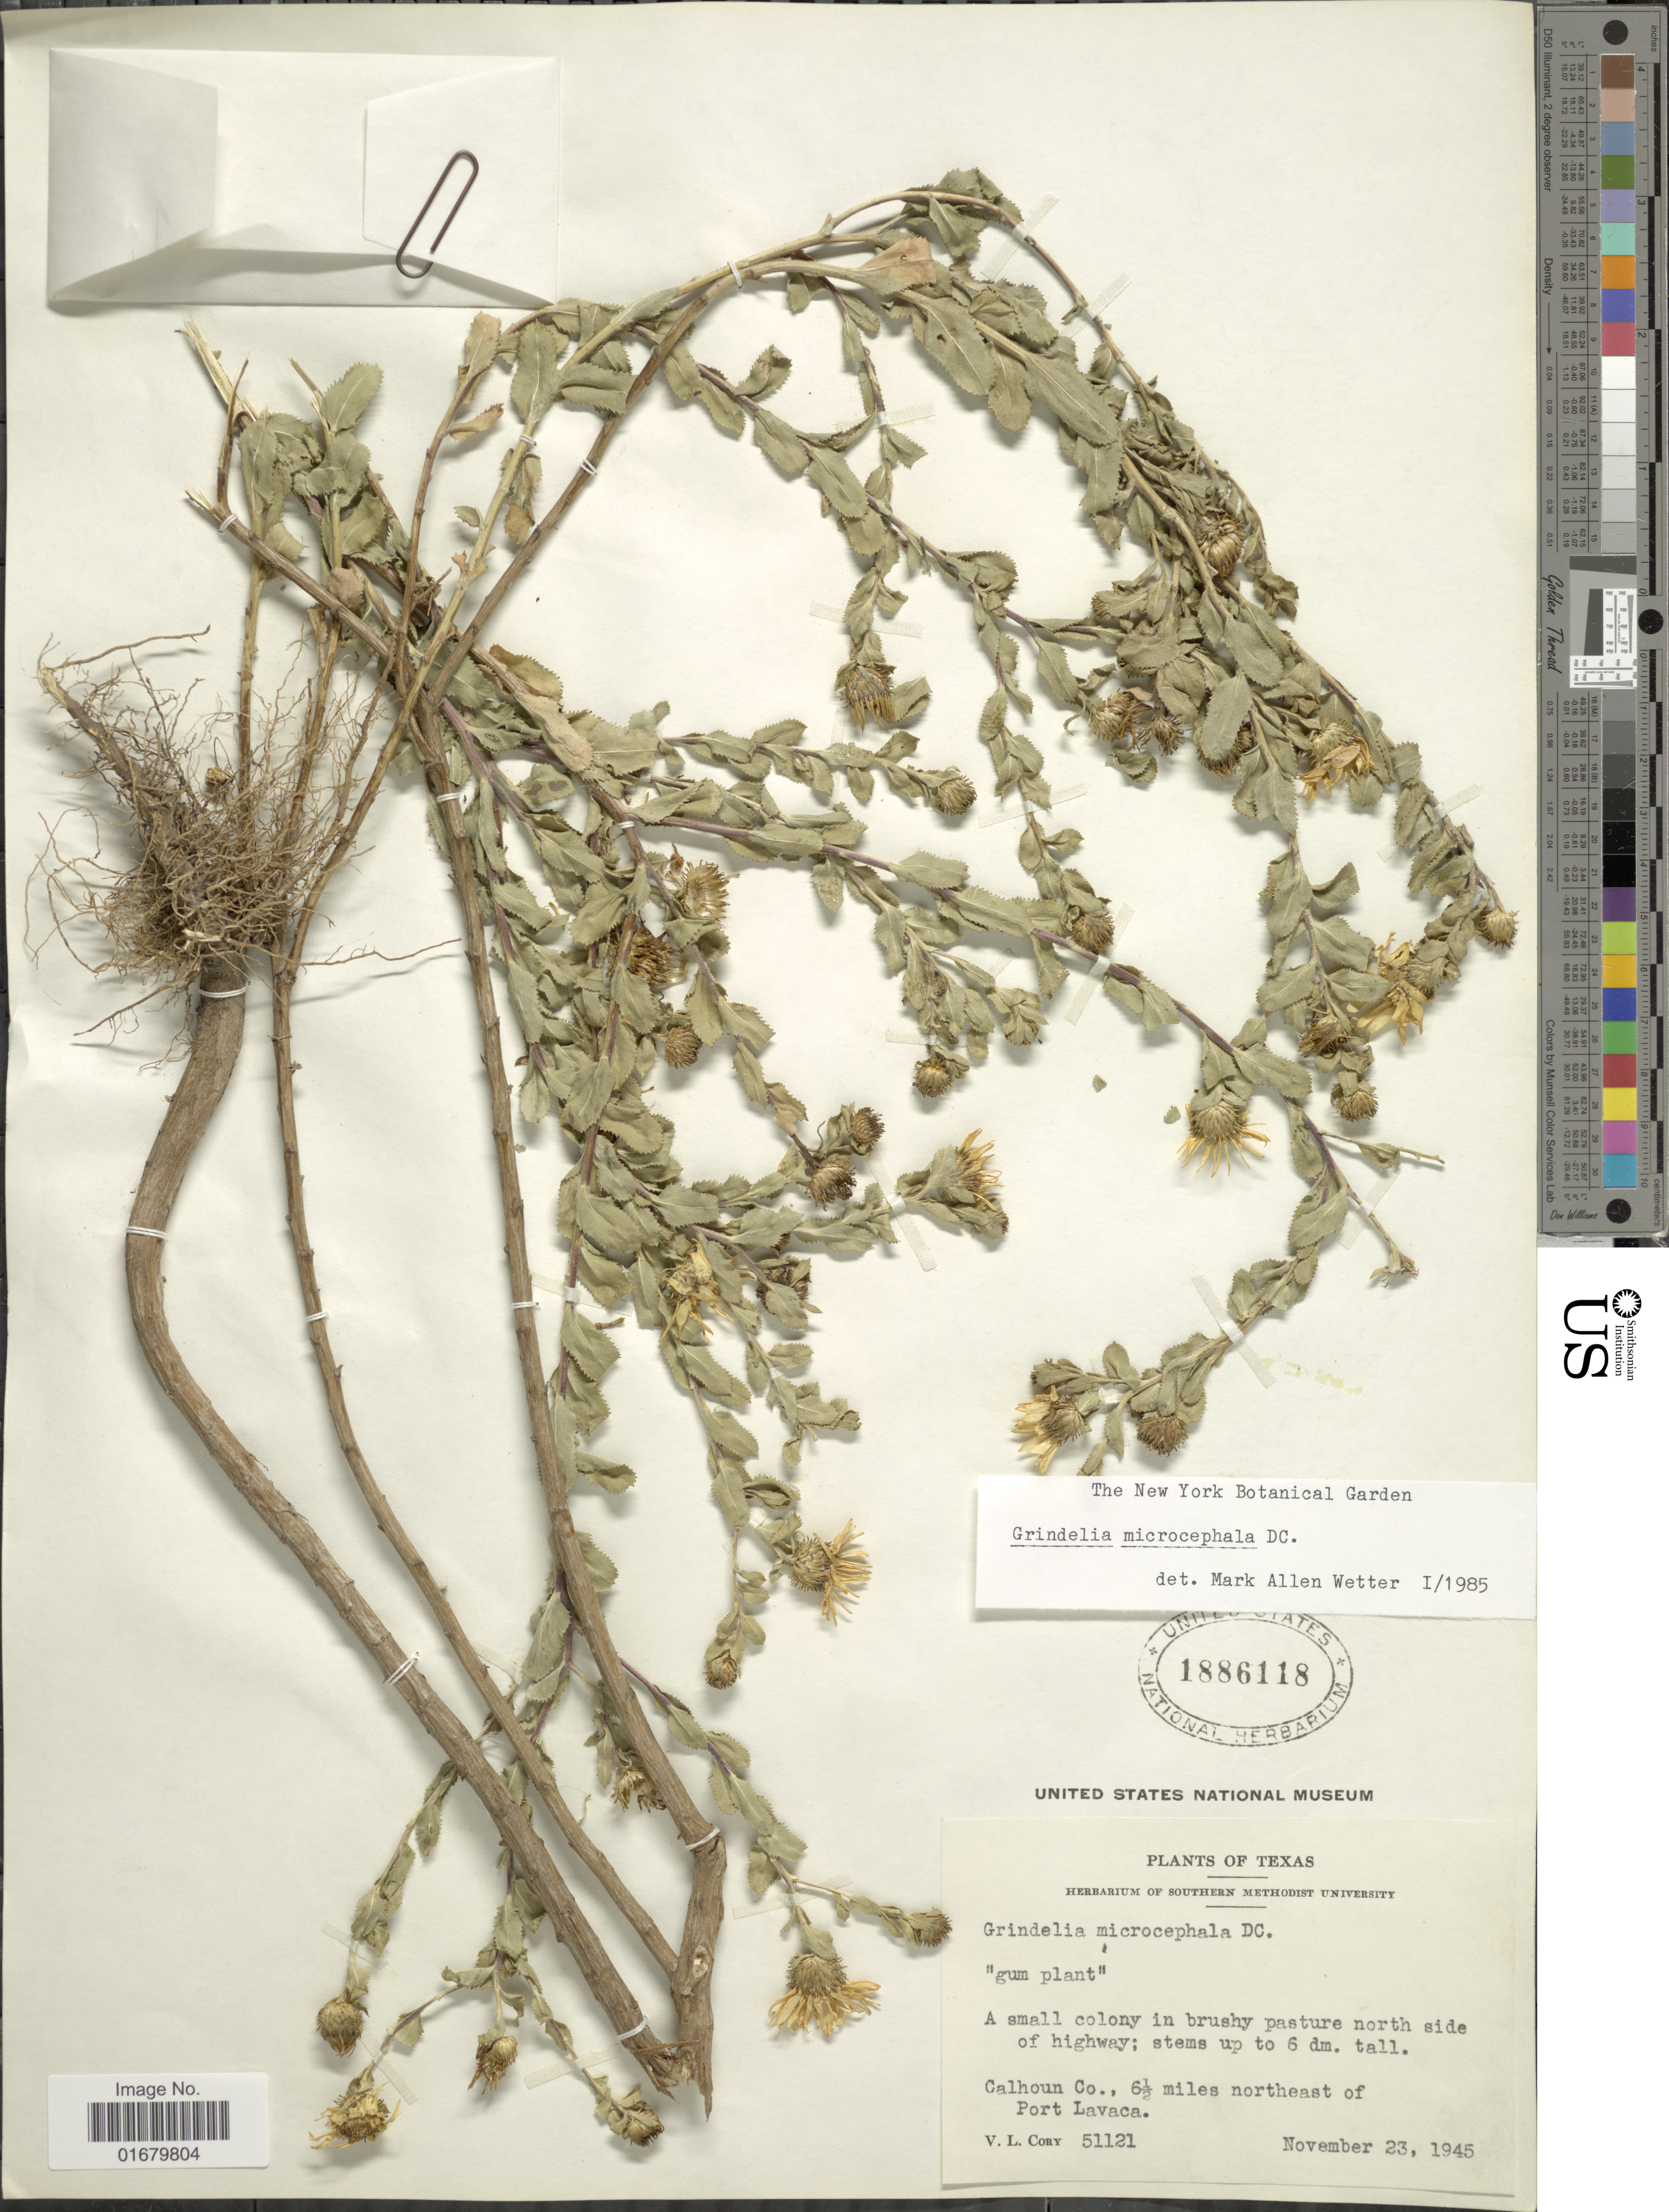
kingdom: Plantae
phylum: Tracheophyta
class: Magnoliopsida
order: Asterales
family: Asteraceae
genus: Grindelia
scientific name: Grindelia microcephala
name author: DC.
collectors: V. Cory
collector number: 51121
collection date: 1945-11-23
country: United States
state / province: Texas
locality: Calhaun Co., 6 1/2 miles northeast of Port Lavaca,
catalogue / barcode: US 1886118